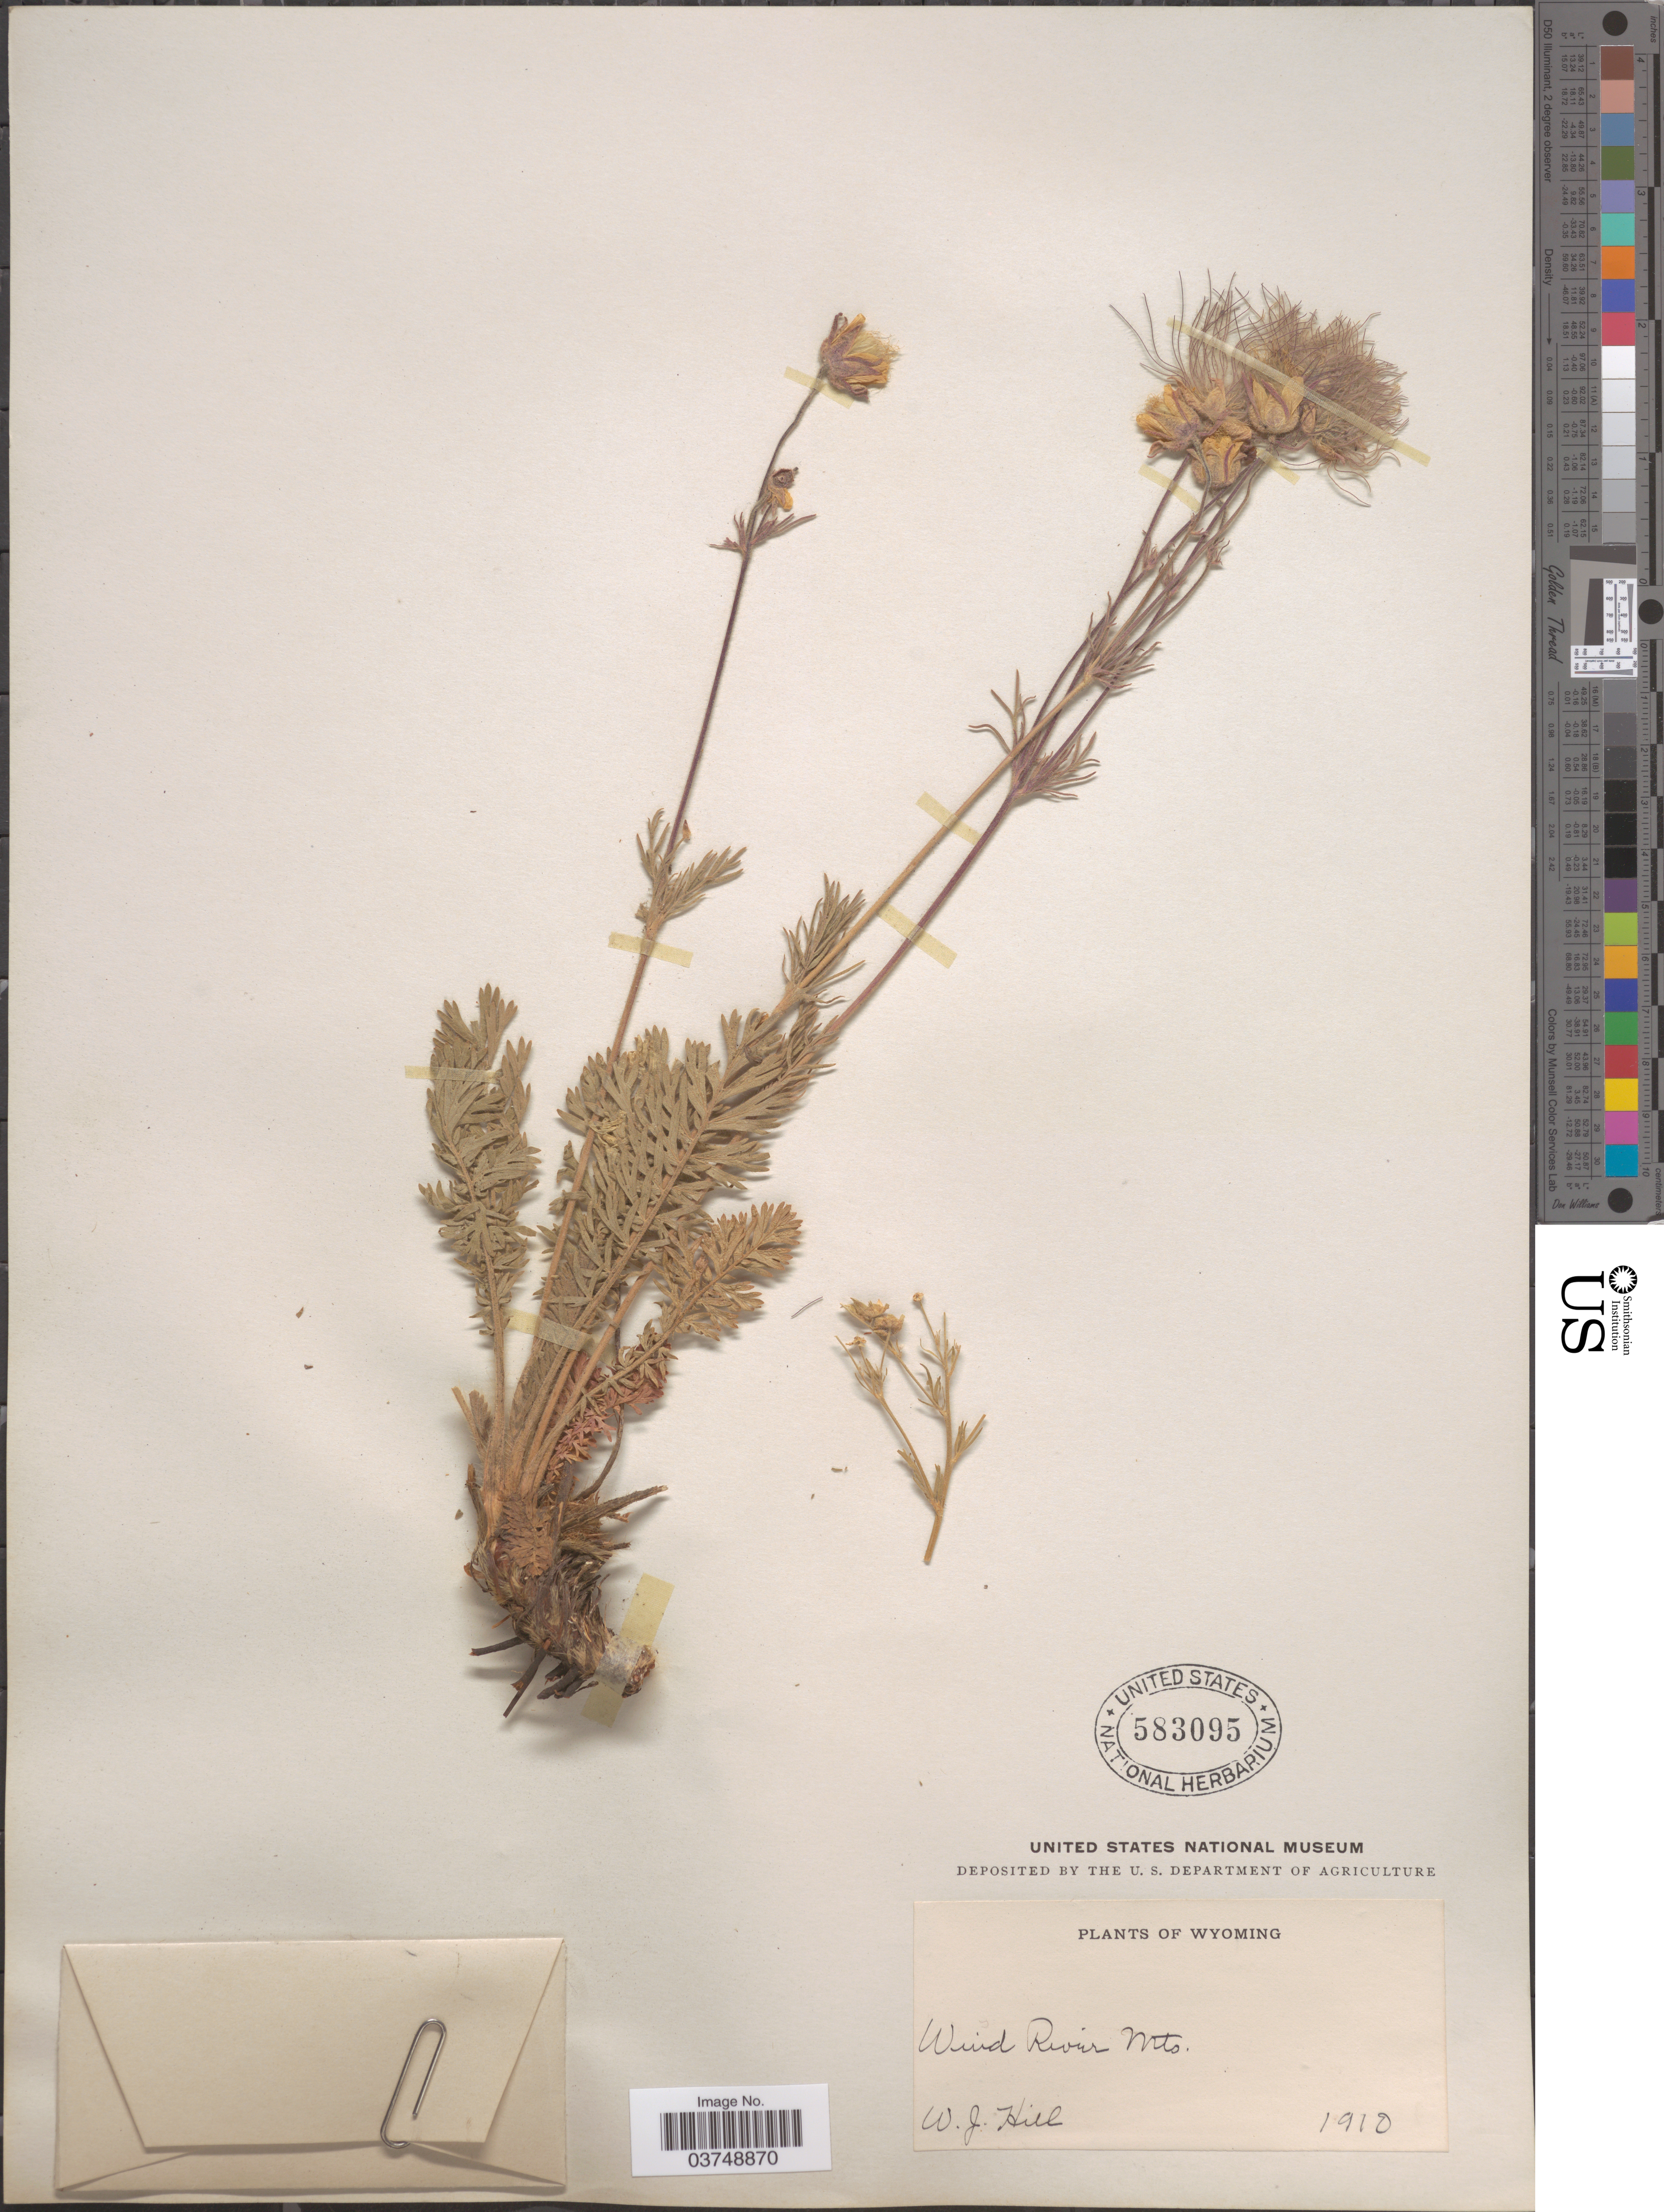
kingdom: Plantae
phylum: Tracheophyta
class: Magnoliopsida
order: Rosales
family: Rosaceae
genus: Geum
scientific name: Geum triflorum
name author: Pursh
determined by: Strong, Mark T., (BOT), Smithsonian Institution - National Museum of Natural History (UNITED STATES)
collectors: W. Hill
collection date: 1910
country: United States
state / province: Wyoming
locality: Wind River Mts.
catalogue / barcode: US 583095